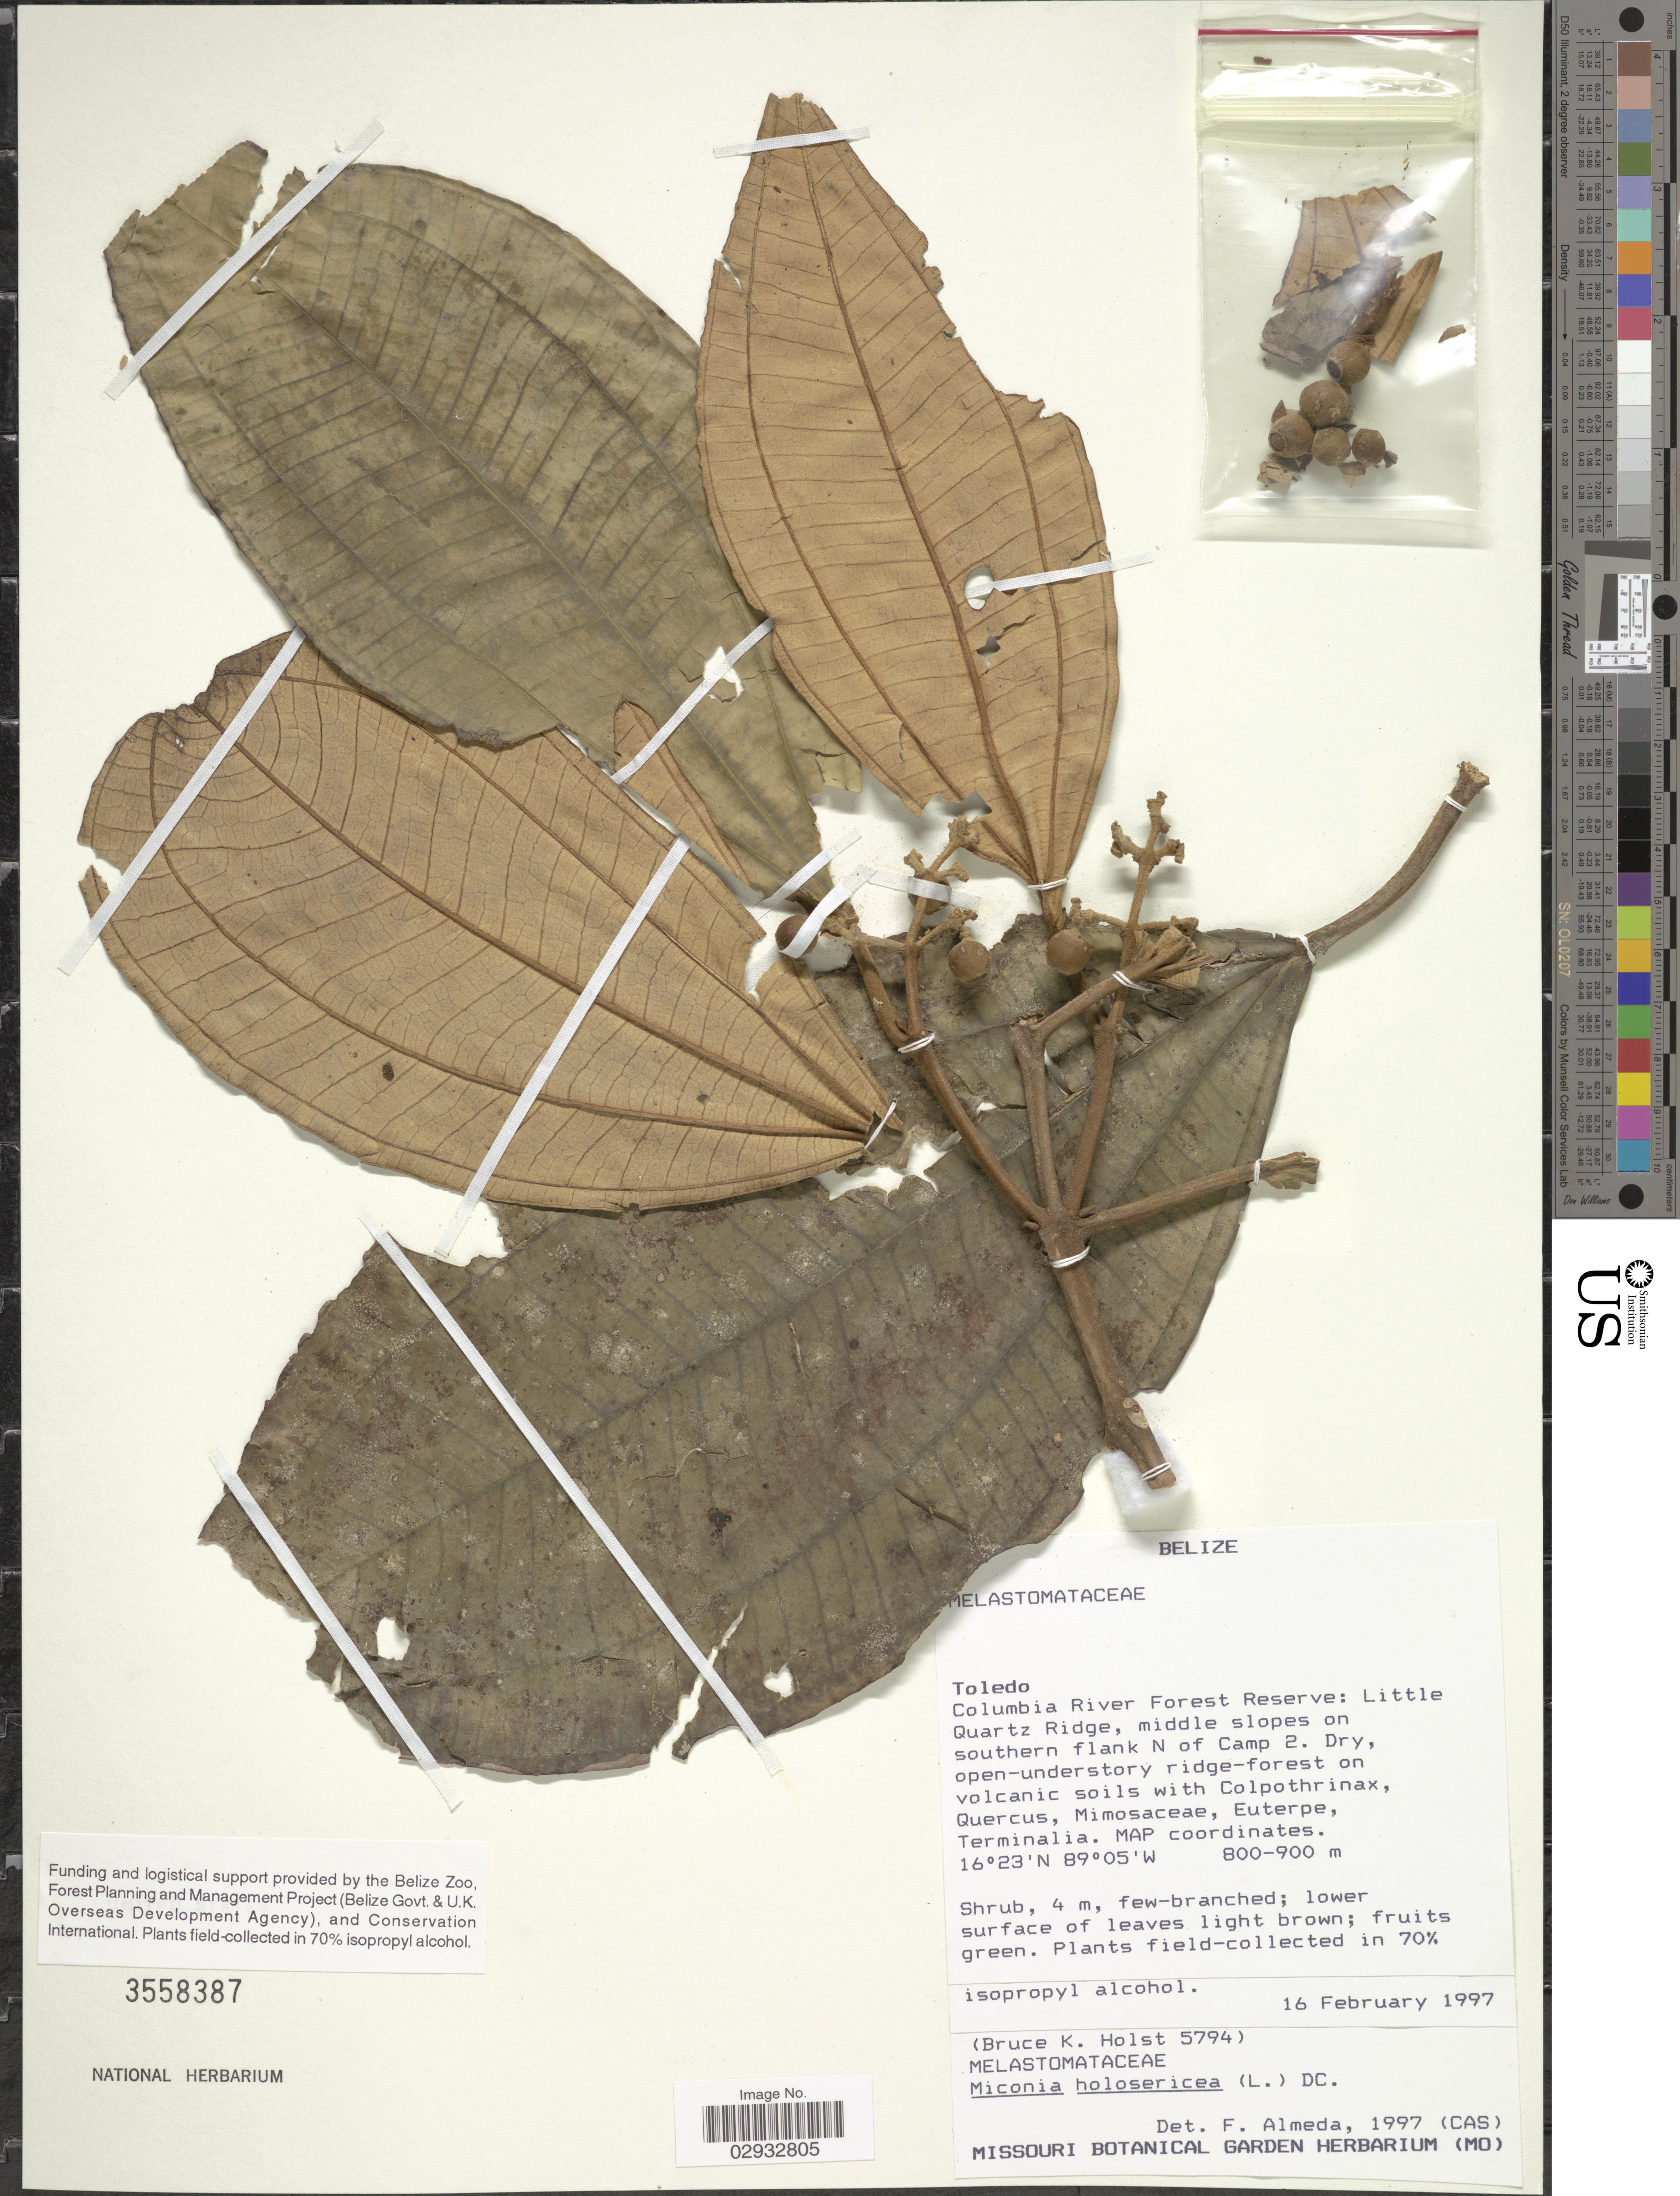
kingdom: Plantae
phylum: Tracheophyta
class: Magnoliopsida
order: Myrtales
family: Melastomataceae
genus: Miconia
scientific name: Miconia holosericea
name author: (L.) DC.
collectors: B. Holst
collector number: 5794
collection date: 1997-02-16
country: Belize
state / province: Toledo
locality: Columbia River Forest Reserve: Little Quartz Ridge, middle slopes on southern flank N of Camp 2.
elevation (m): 800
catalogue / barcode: US 3558387